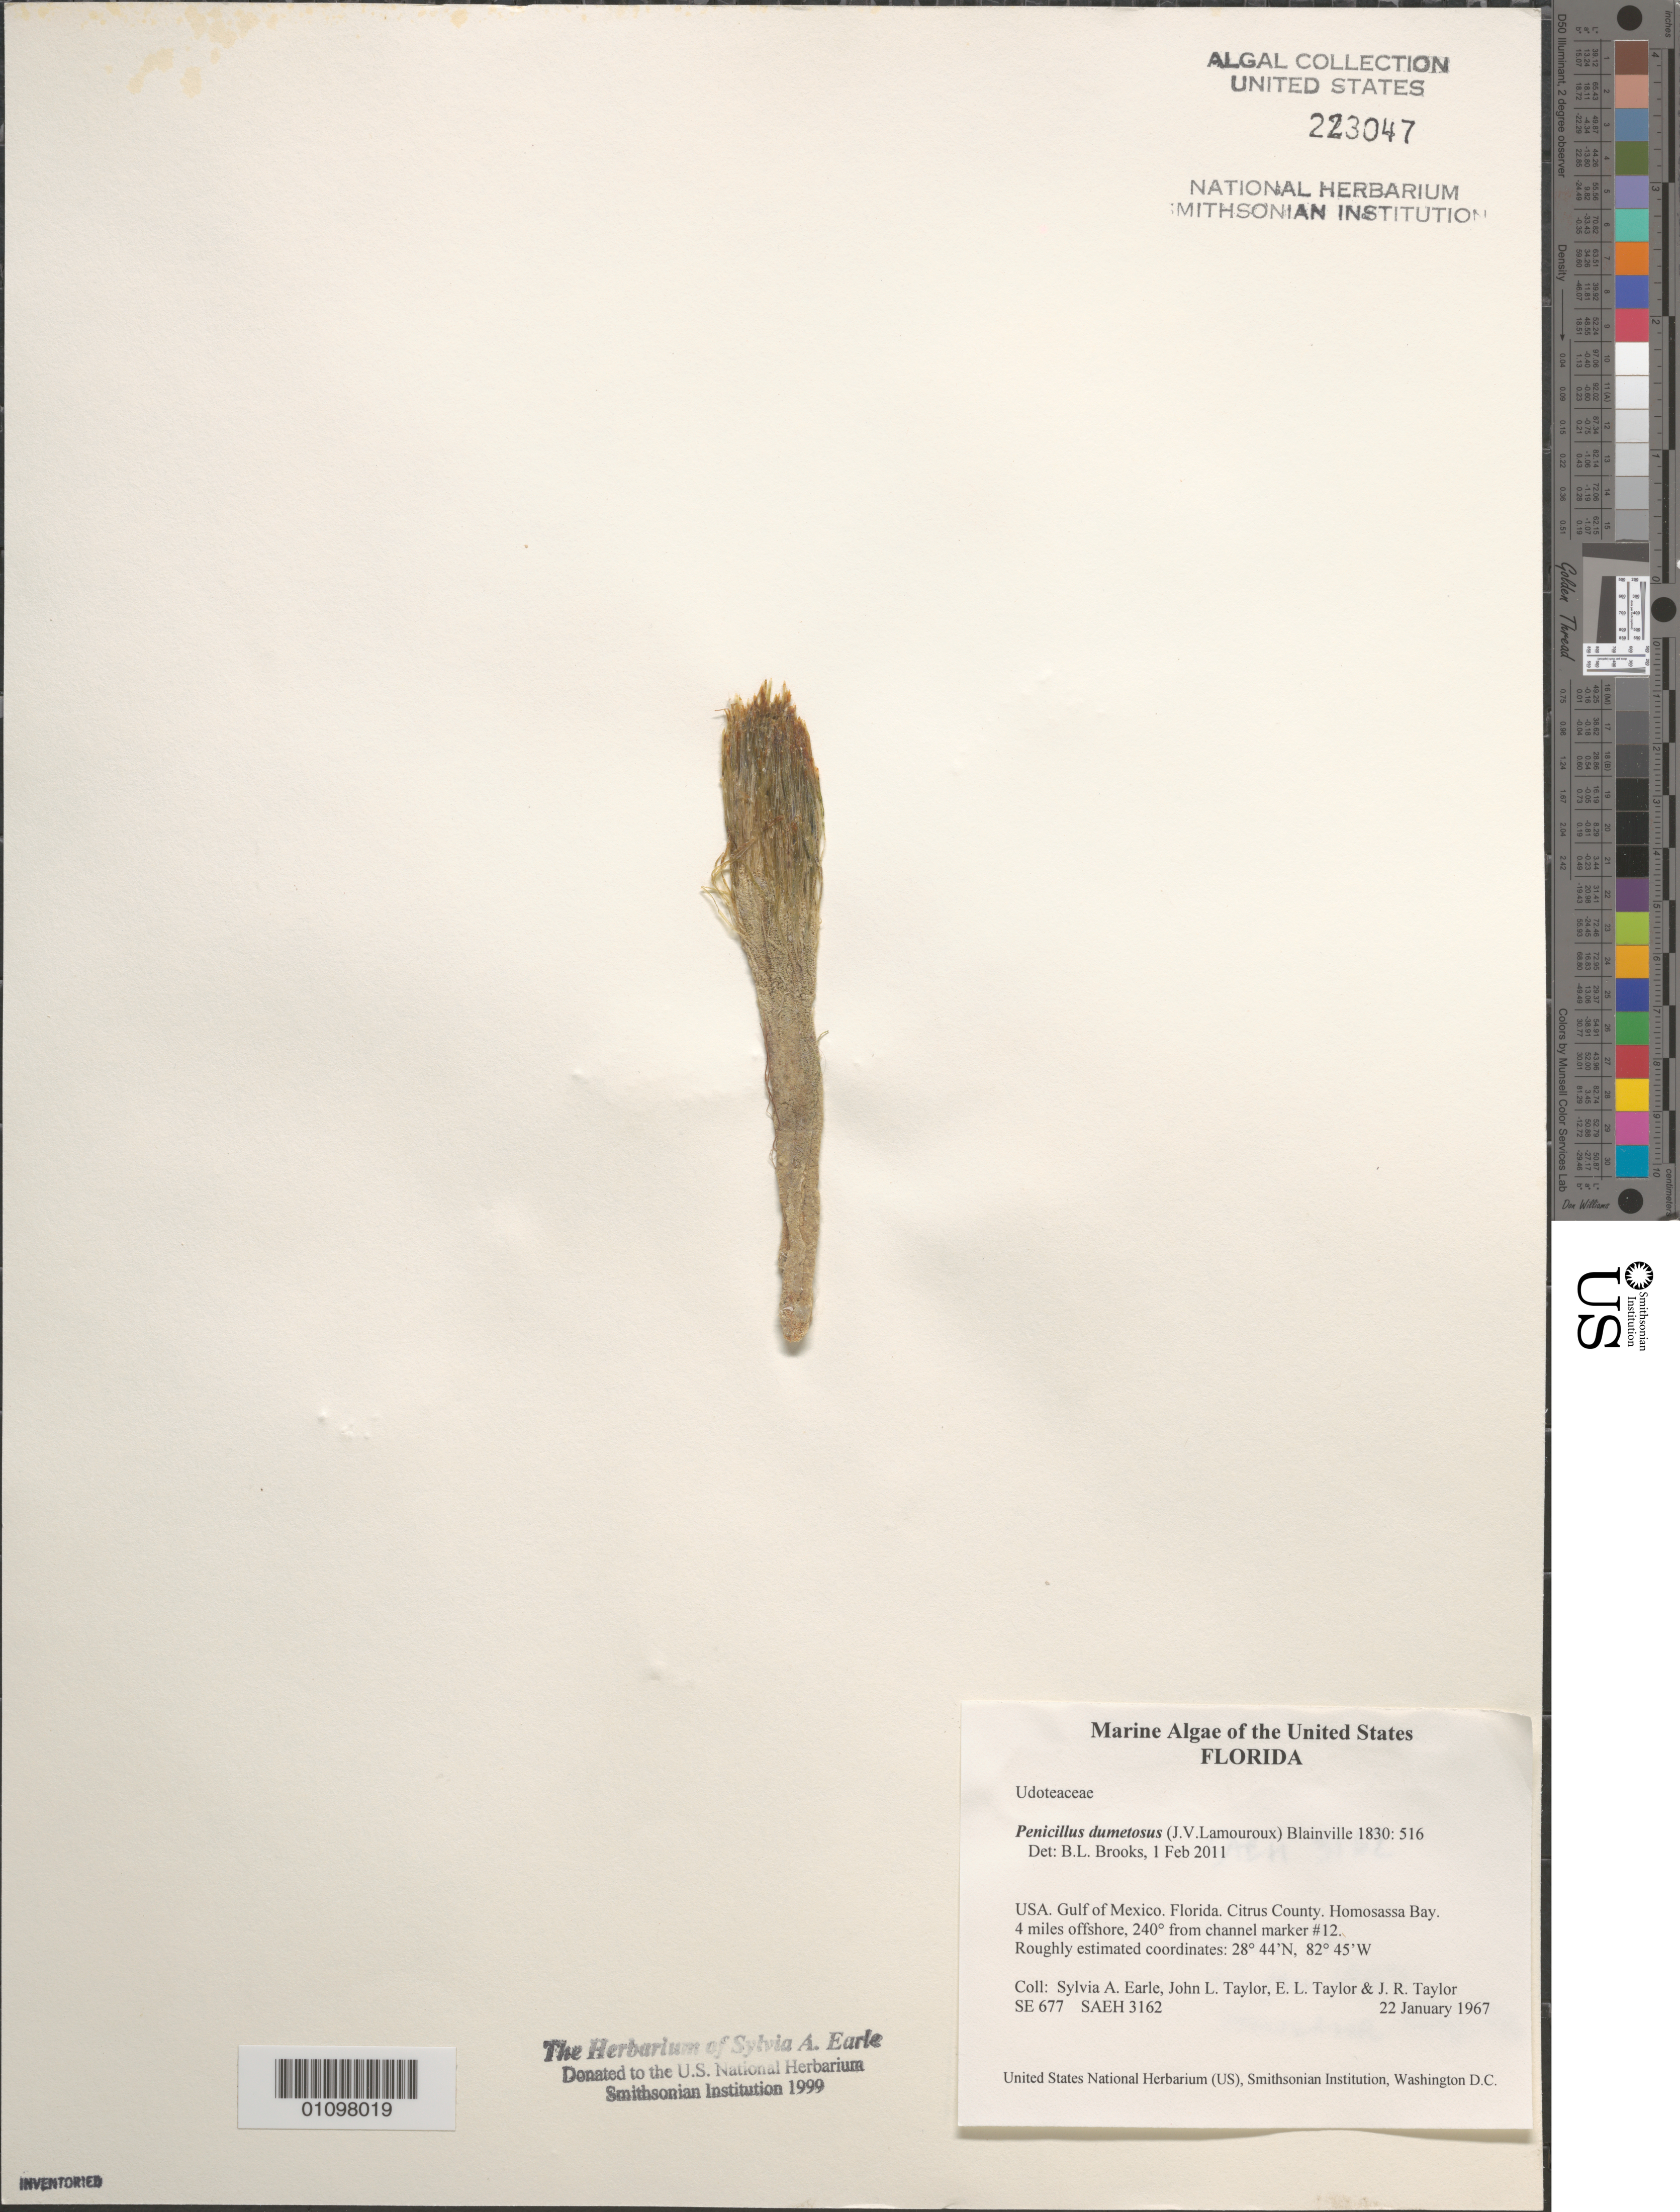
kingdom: Plantae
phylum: Chlorophyta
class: Ulvophyceae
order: Bryopsidales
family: Udoteaceae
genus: Penicillus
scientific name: Penicillus dumetosus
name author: (J.V.Lamouroux) Blainville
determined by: Brooks, B. L., (BOT), Smithsonian Institution - National Museum of Natural History (UNITED STATES)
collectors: S. A. Earle, J. L. Taylor, E. L. Taylor & J. R. Taylor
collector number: SE 677 & SAEH 3162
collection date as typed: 22 Jan 1967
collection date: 1967-01-22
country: United States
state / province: Florida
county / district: Citrus County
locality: Gulf of Mexico, Homosassa Bay, 4 miles offshore, 240 degrees from channel marker #12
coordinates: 28 44'N, 82 45'W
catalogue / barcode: US 223047